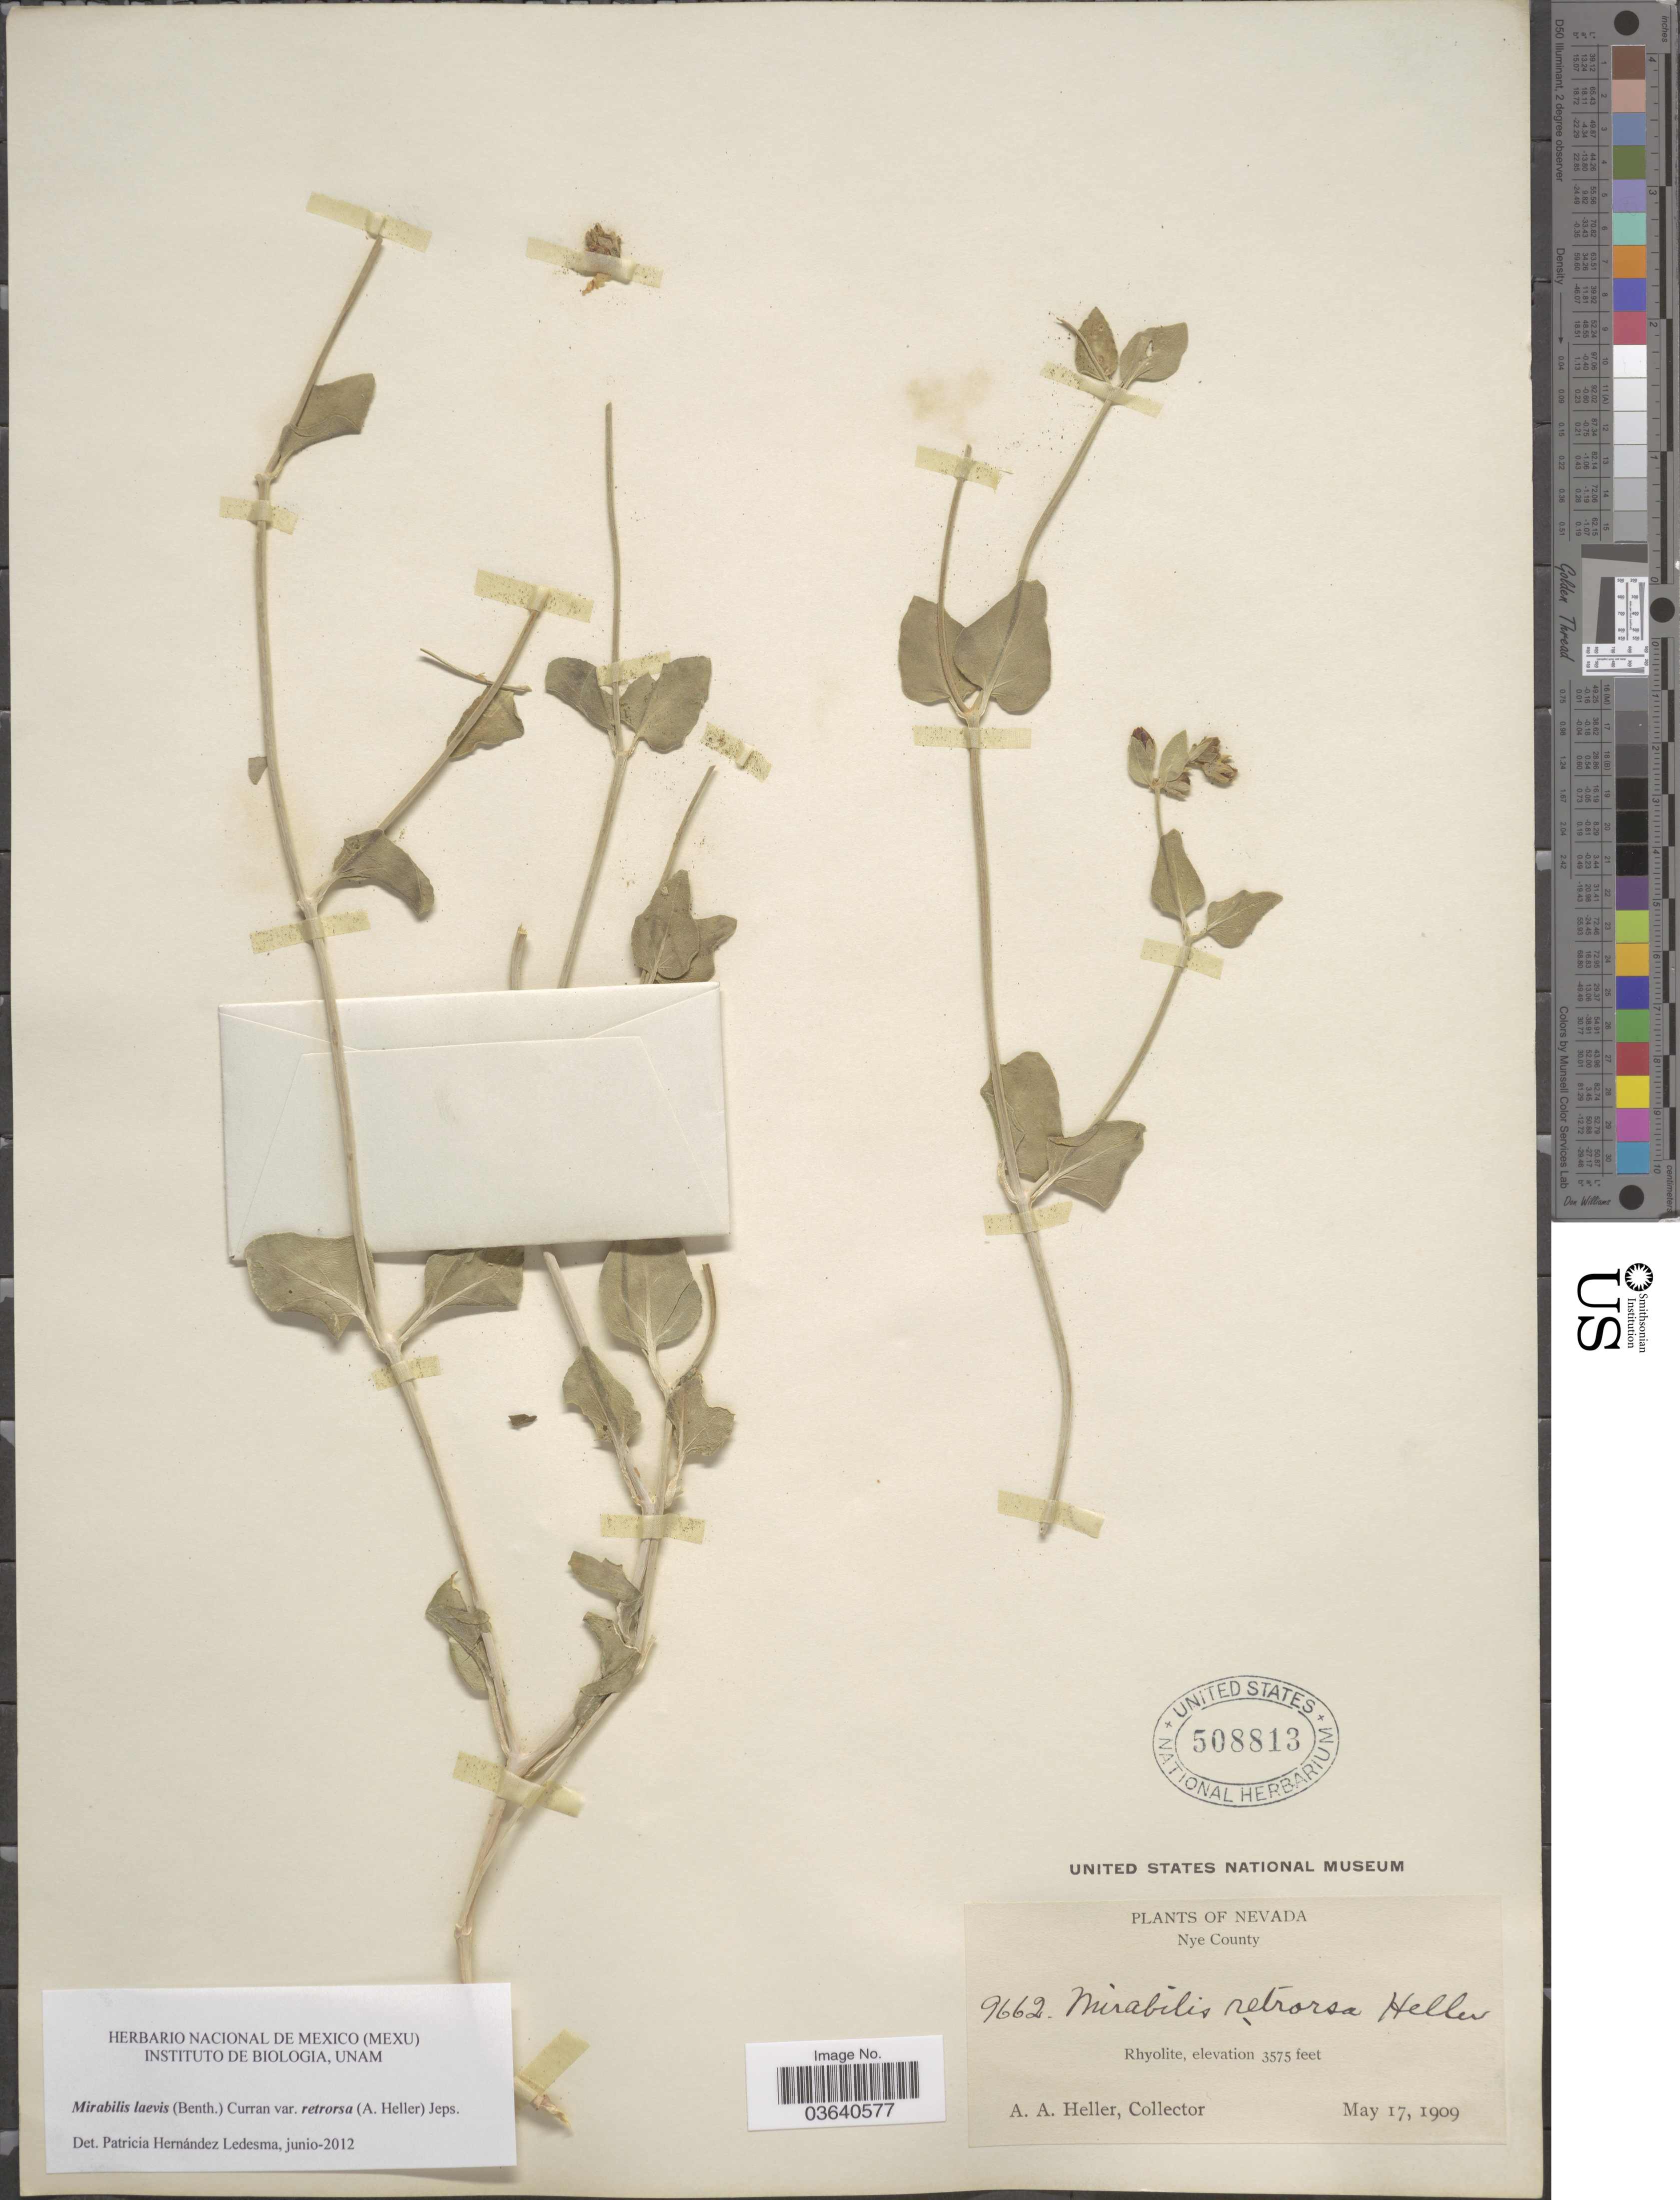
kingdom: Plantae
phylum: Tracheophyta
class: Magnoliopsida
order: Caryophyllales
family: Nyctaginaceae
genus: Mirabilis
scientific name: Mirabilis laevis var. retrorsa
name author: (A. Heller) Jeps.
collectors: A. A. Heller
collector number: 9662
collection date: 1909-05-17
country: United States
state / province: Nevada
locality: Nye County. Rhyolite.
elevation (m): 1090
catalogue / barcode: US 508813